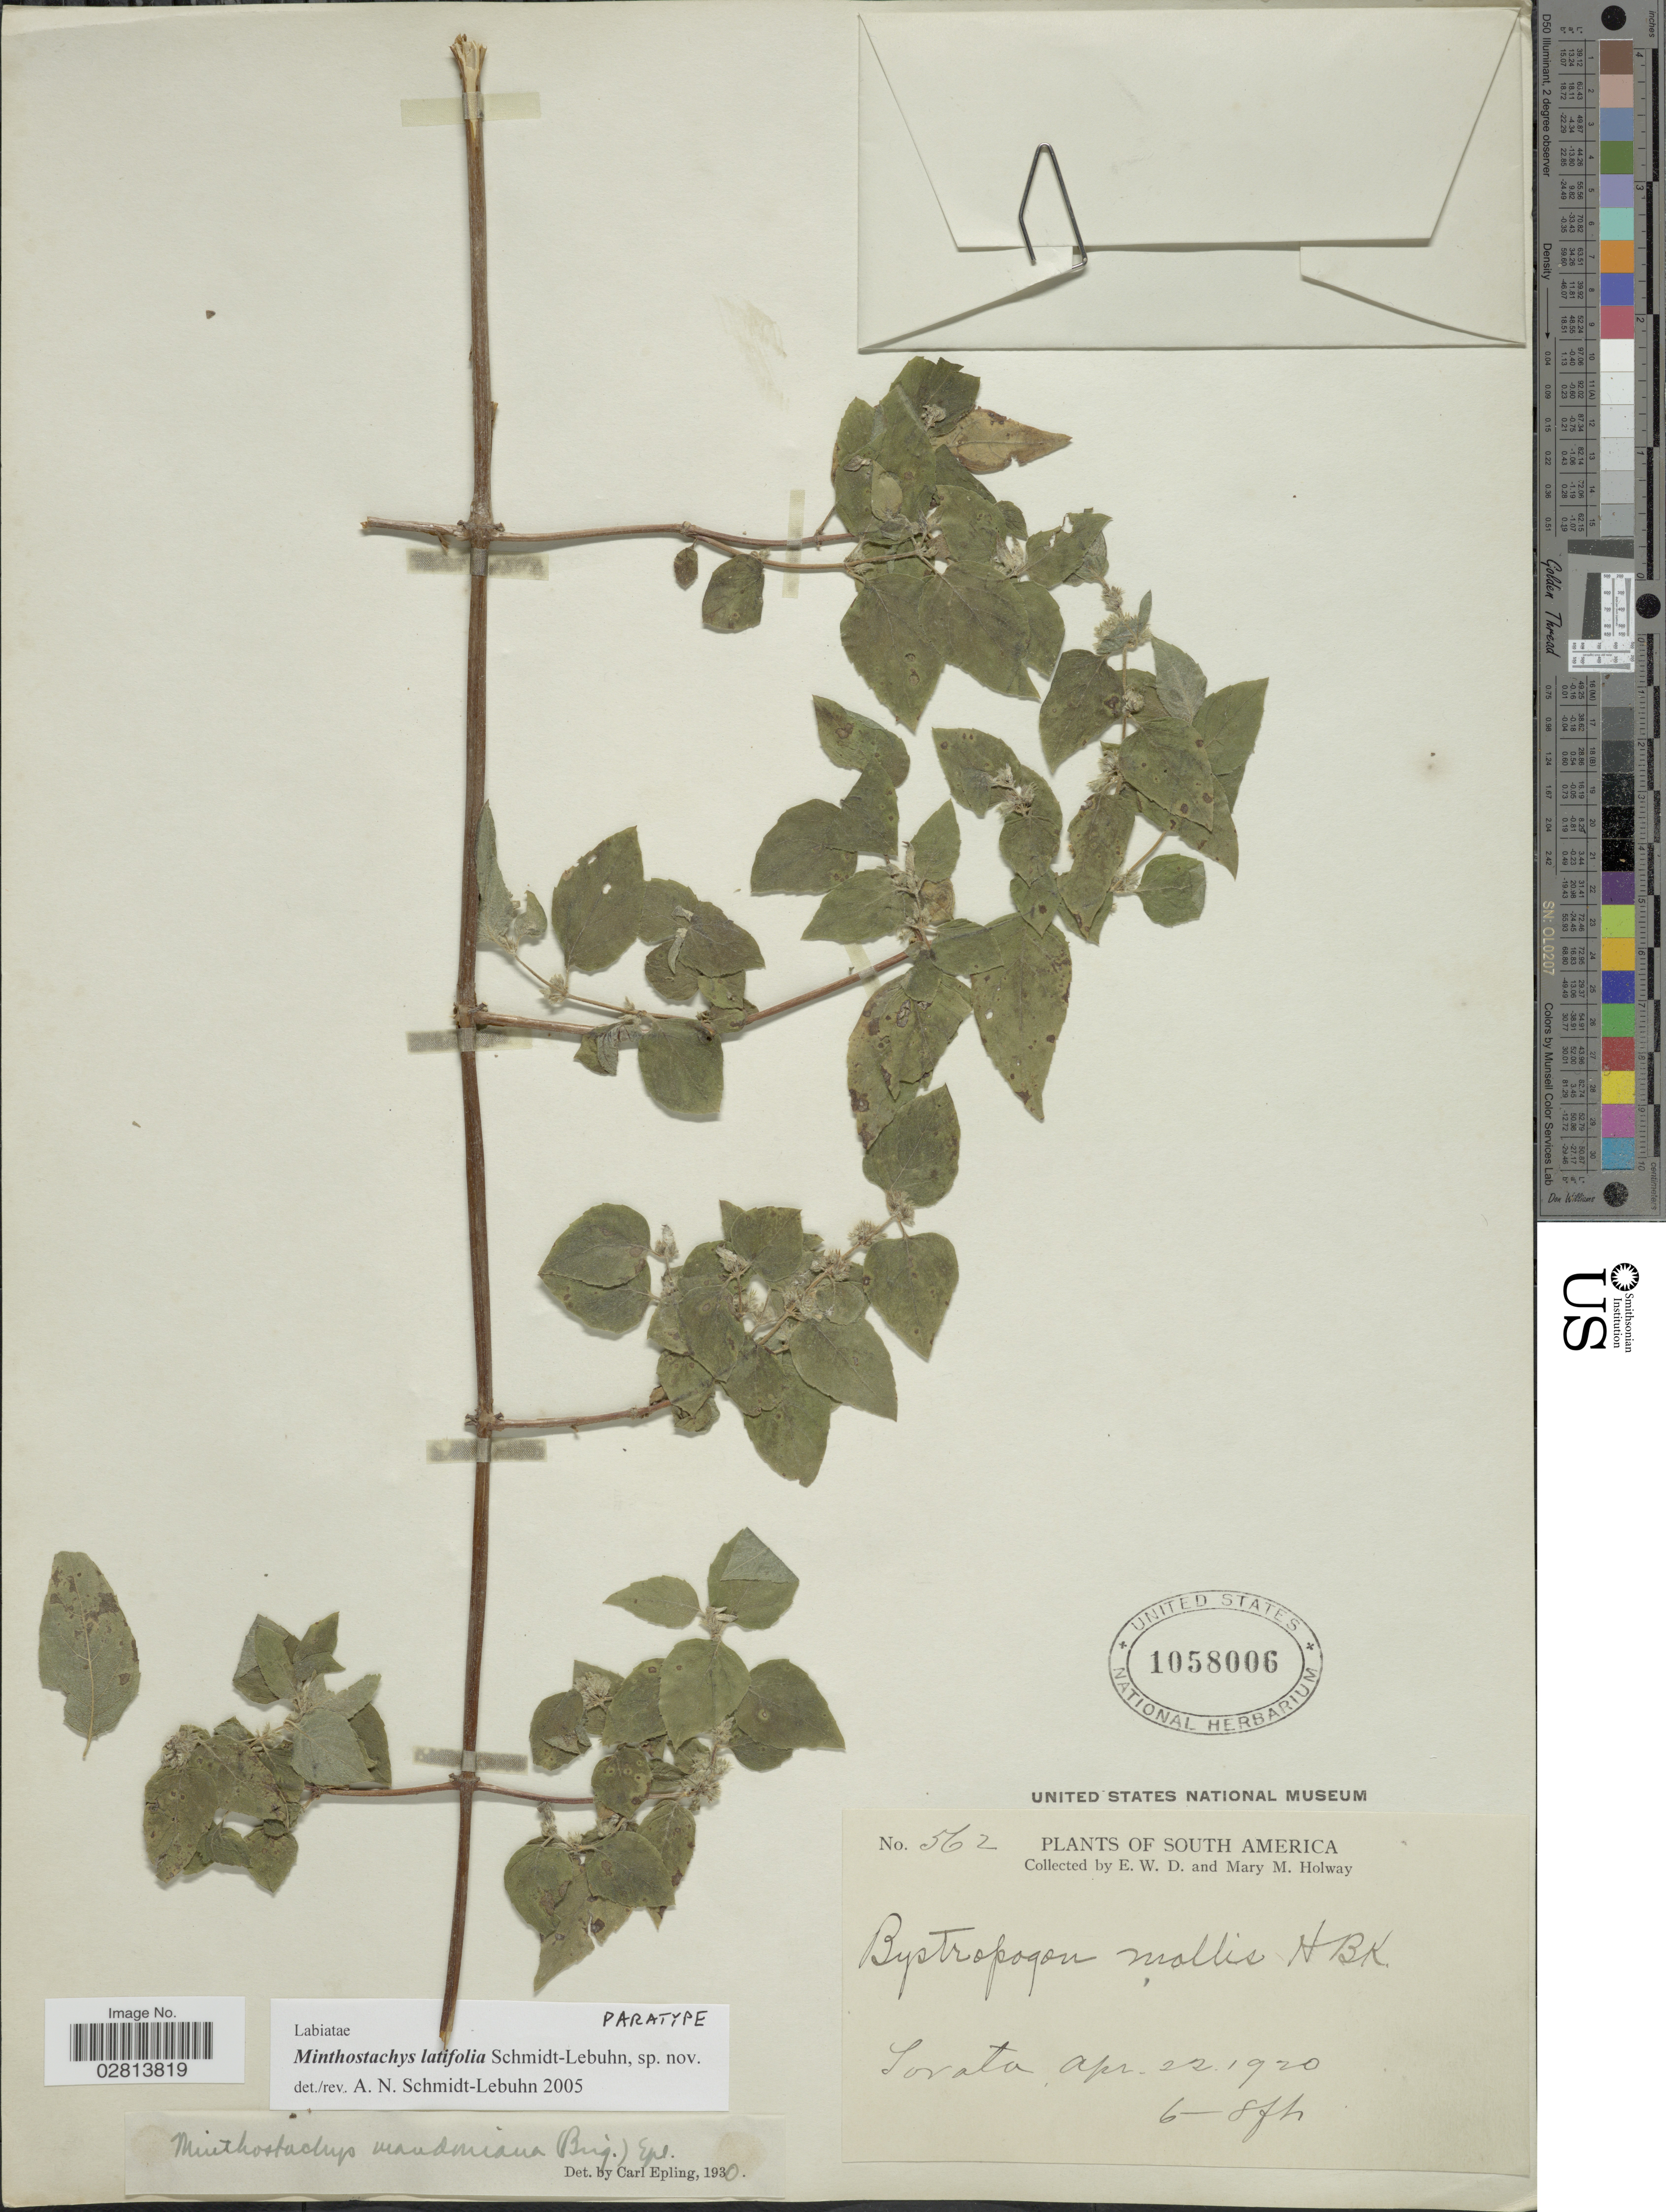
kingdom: Plantae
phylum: Tracheophyta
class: Magnoliopsida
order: Lamiales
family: Lamiaceae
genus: Minthostachys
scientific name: Minthostachys latifolia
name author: Schmidt-Leb.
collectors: E. W. D. Holway & M. M. Holway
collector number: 562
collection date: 1920-04-22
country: Bolivia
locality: Sorata.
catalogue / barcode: US 1058006